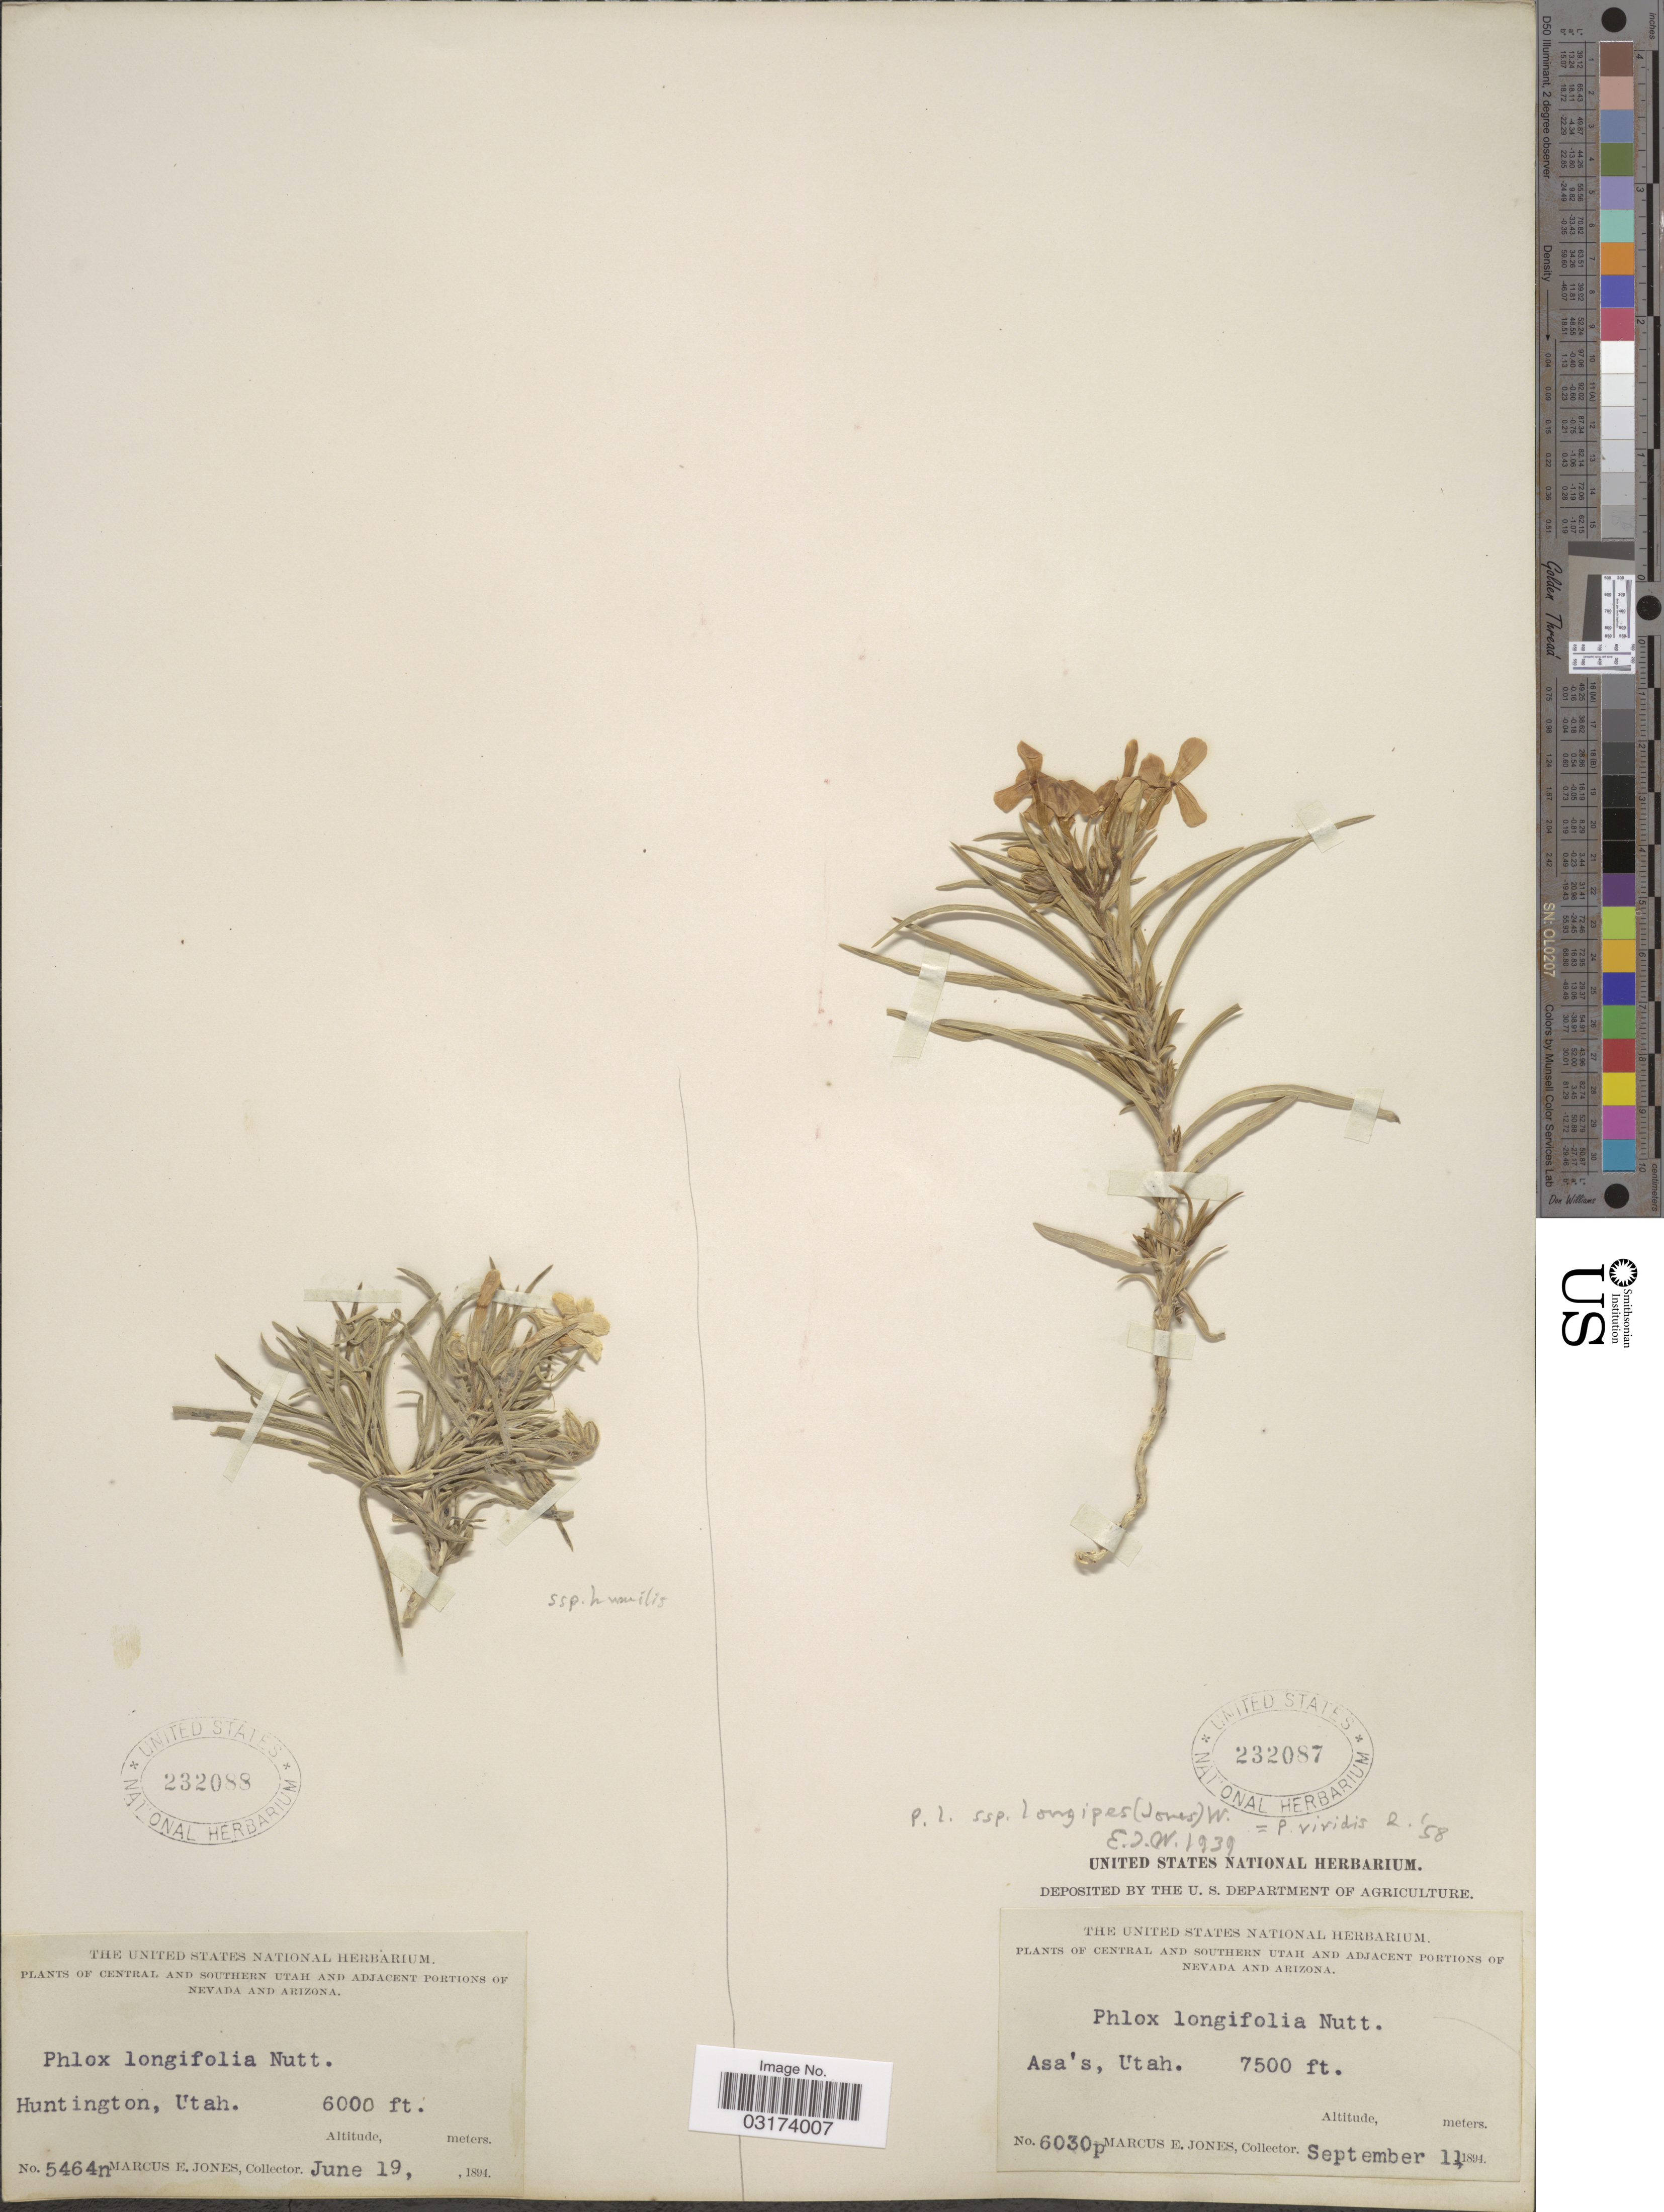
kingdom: Plantae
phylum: Tracheophyta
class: Magnoliopsida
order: Ericales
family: Polemoniaceae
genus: Phlox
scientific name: Phlox longifolia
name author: Nutt.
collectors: M. E. Jones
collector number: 6030p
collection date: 1894-09-11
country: United States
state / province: Utah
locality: Central and Southern Utah, Asa's.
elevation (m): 2286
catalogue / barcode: US 232087